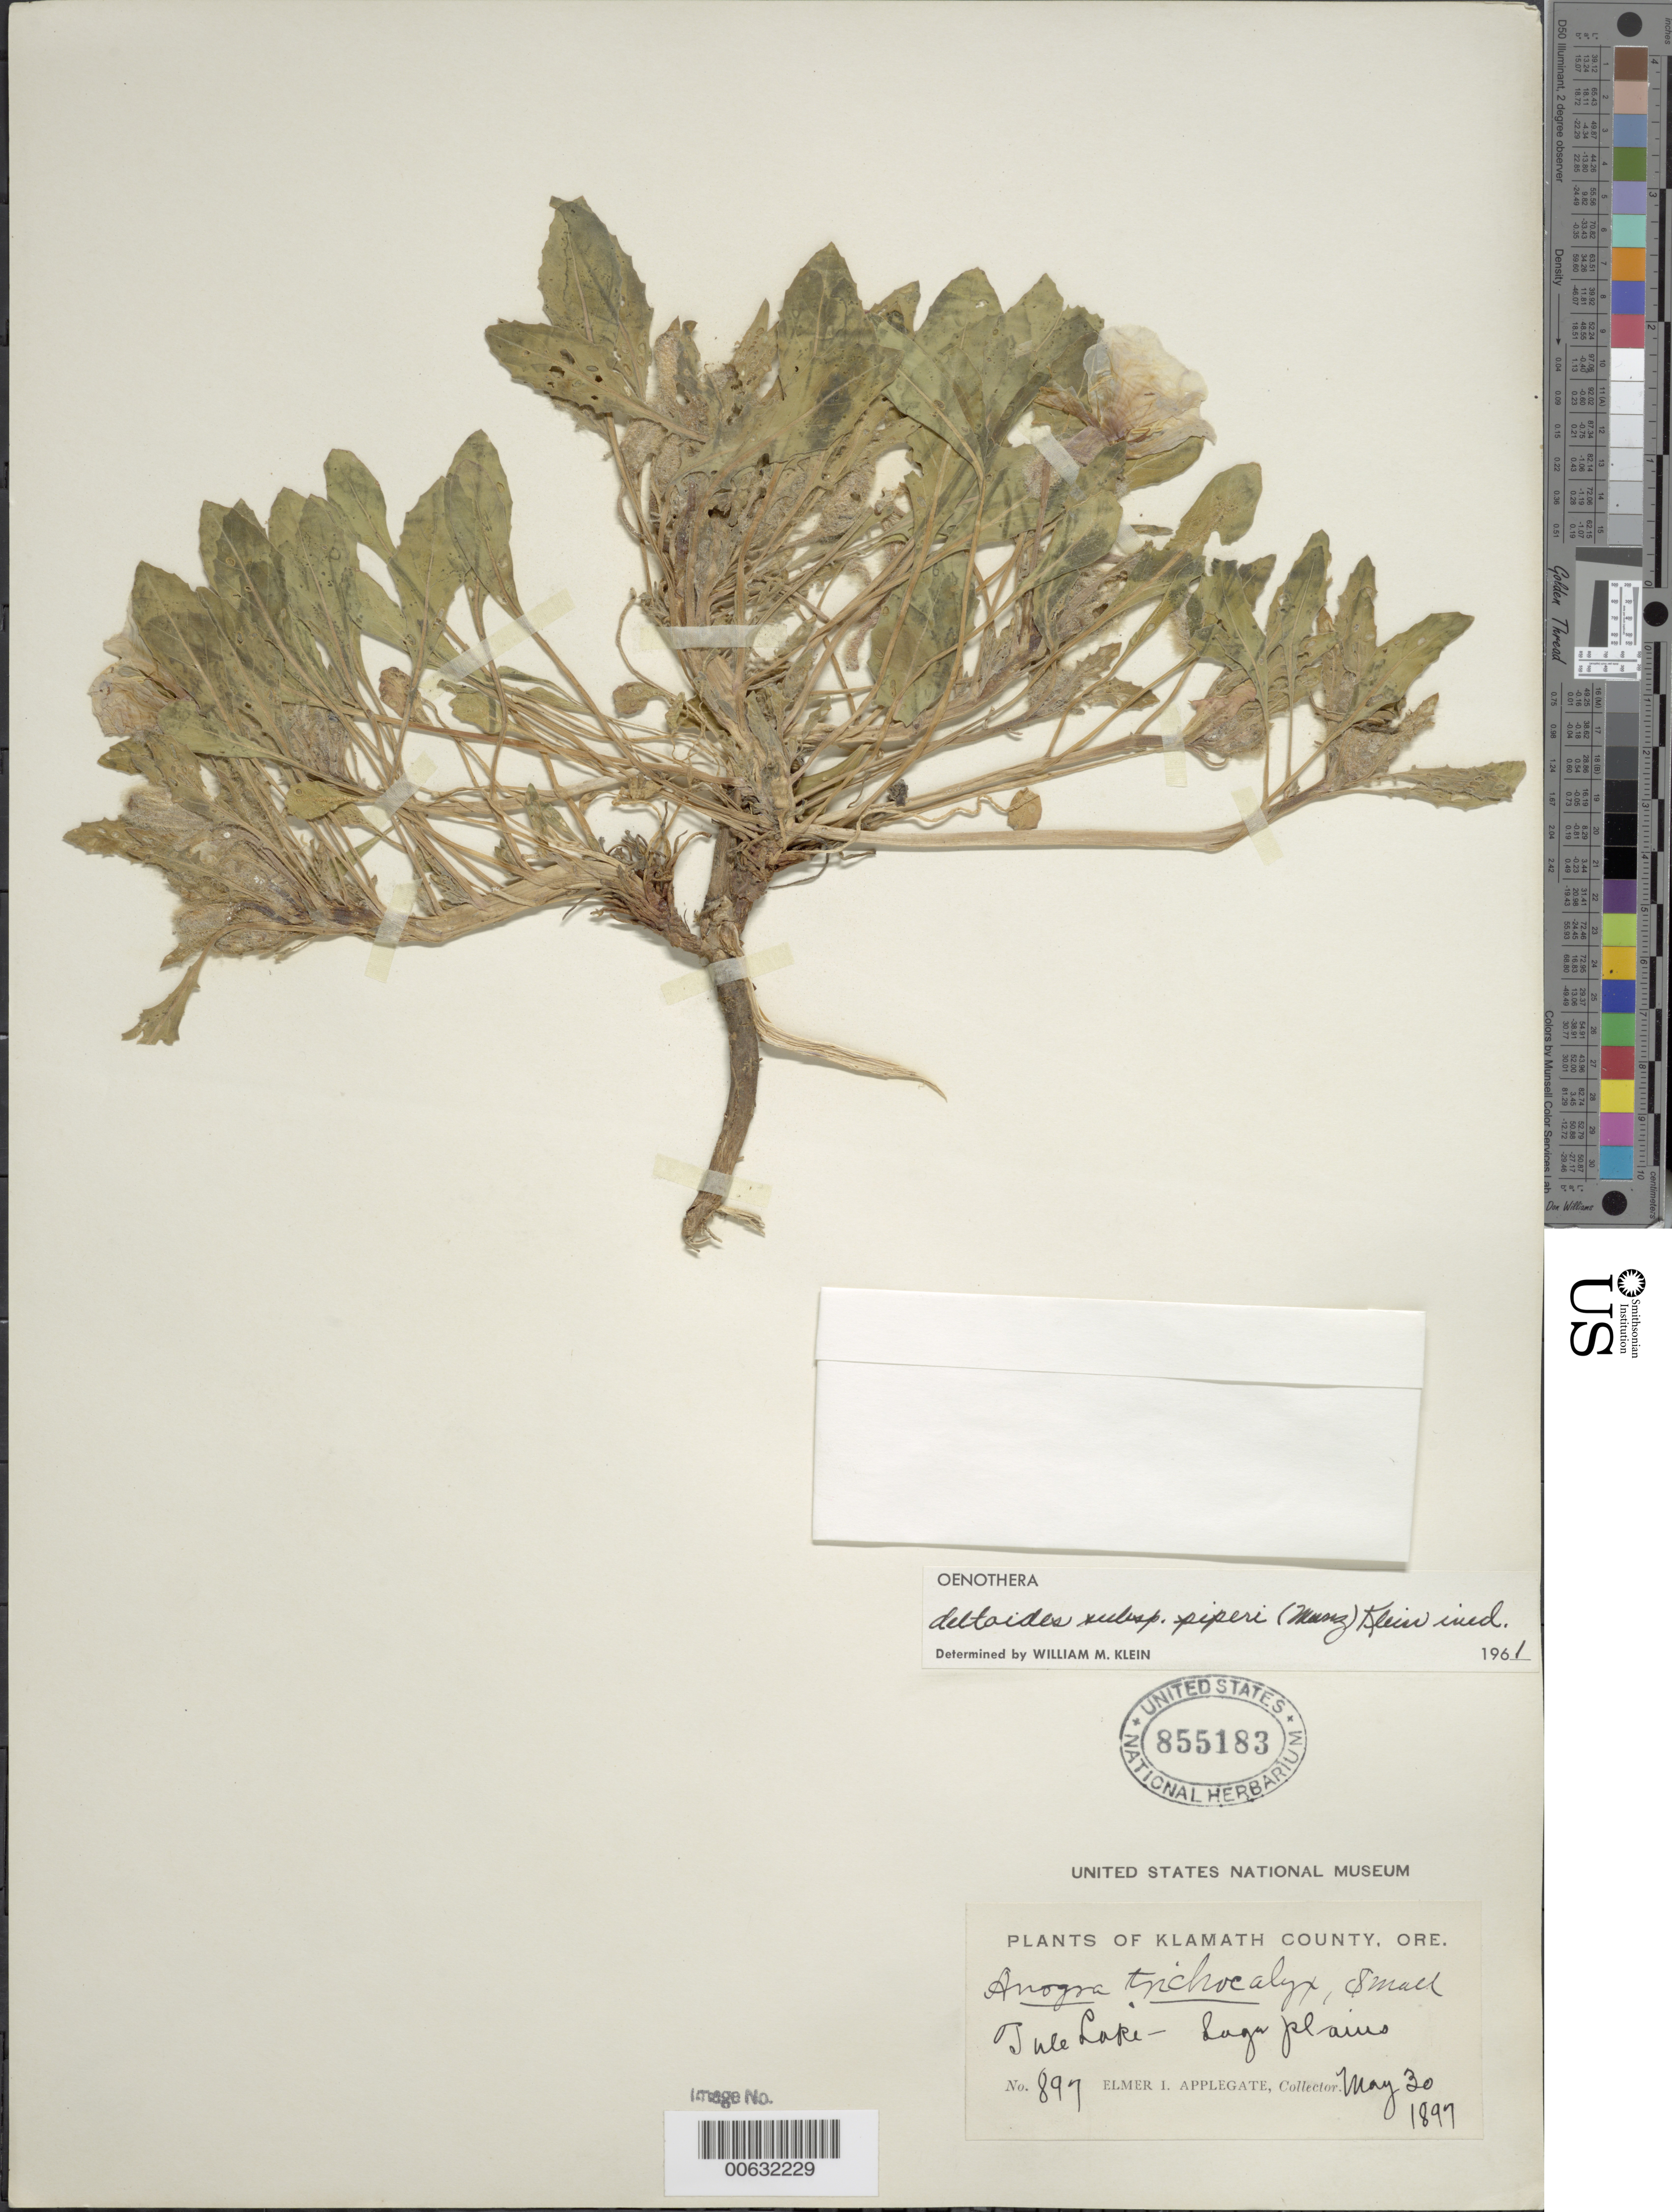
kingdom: Plantae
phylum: Tracheophyta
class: Magnoliopsida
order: Myrtales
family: Onagraceae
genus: Oenothera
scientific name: Oenothera deltoides subsp. piperi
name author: (Munz) W.M. Klein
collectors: E. I. Applegate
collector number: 897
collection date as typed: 30 May 1897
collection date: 1897-05-30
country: United States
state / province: Oregon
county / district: Klamath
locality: Tule Lake, Saga Plains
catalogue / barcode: US 855183